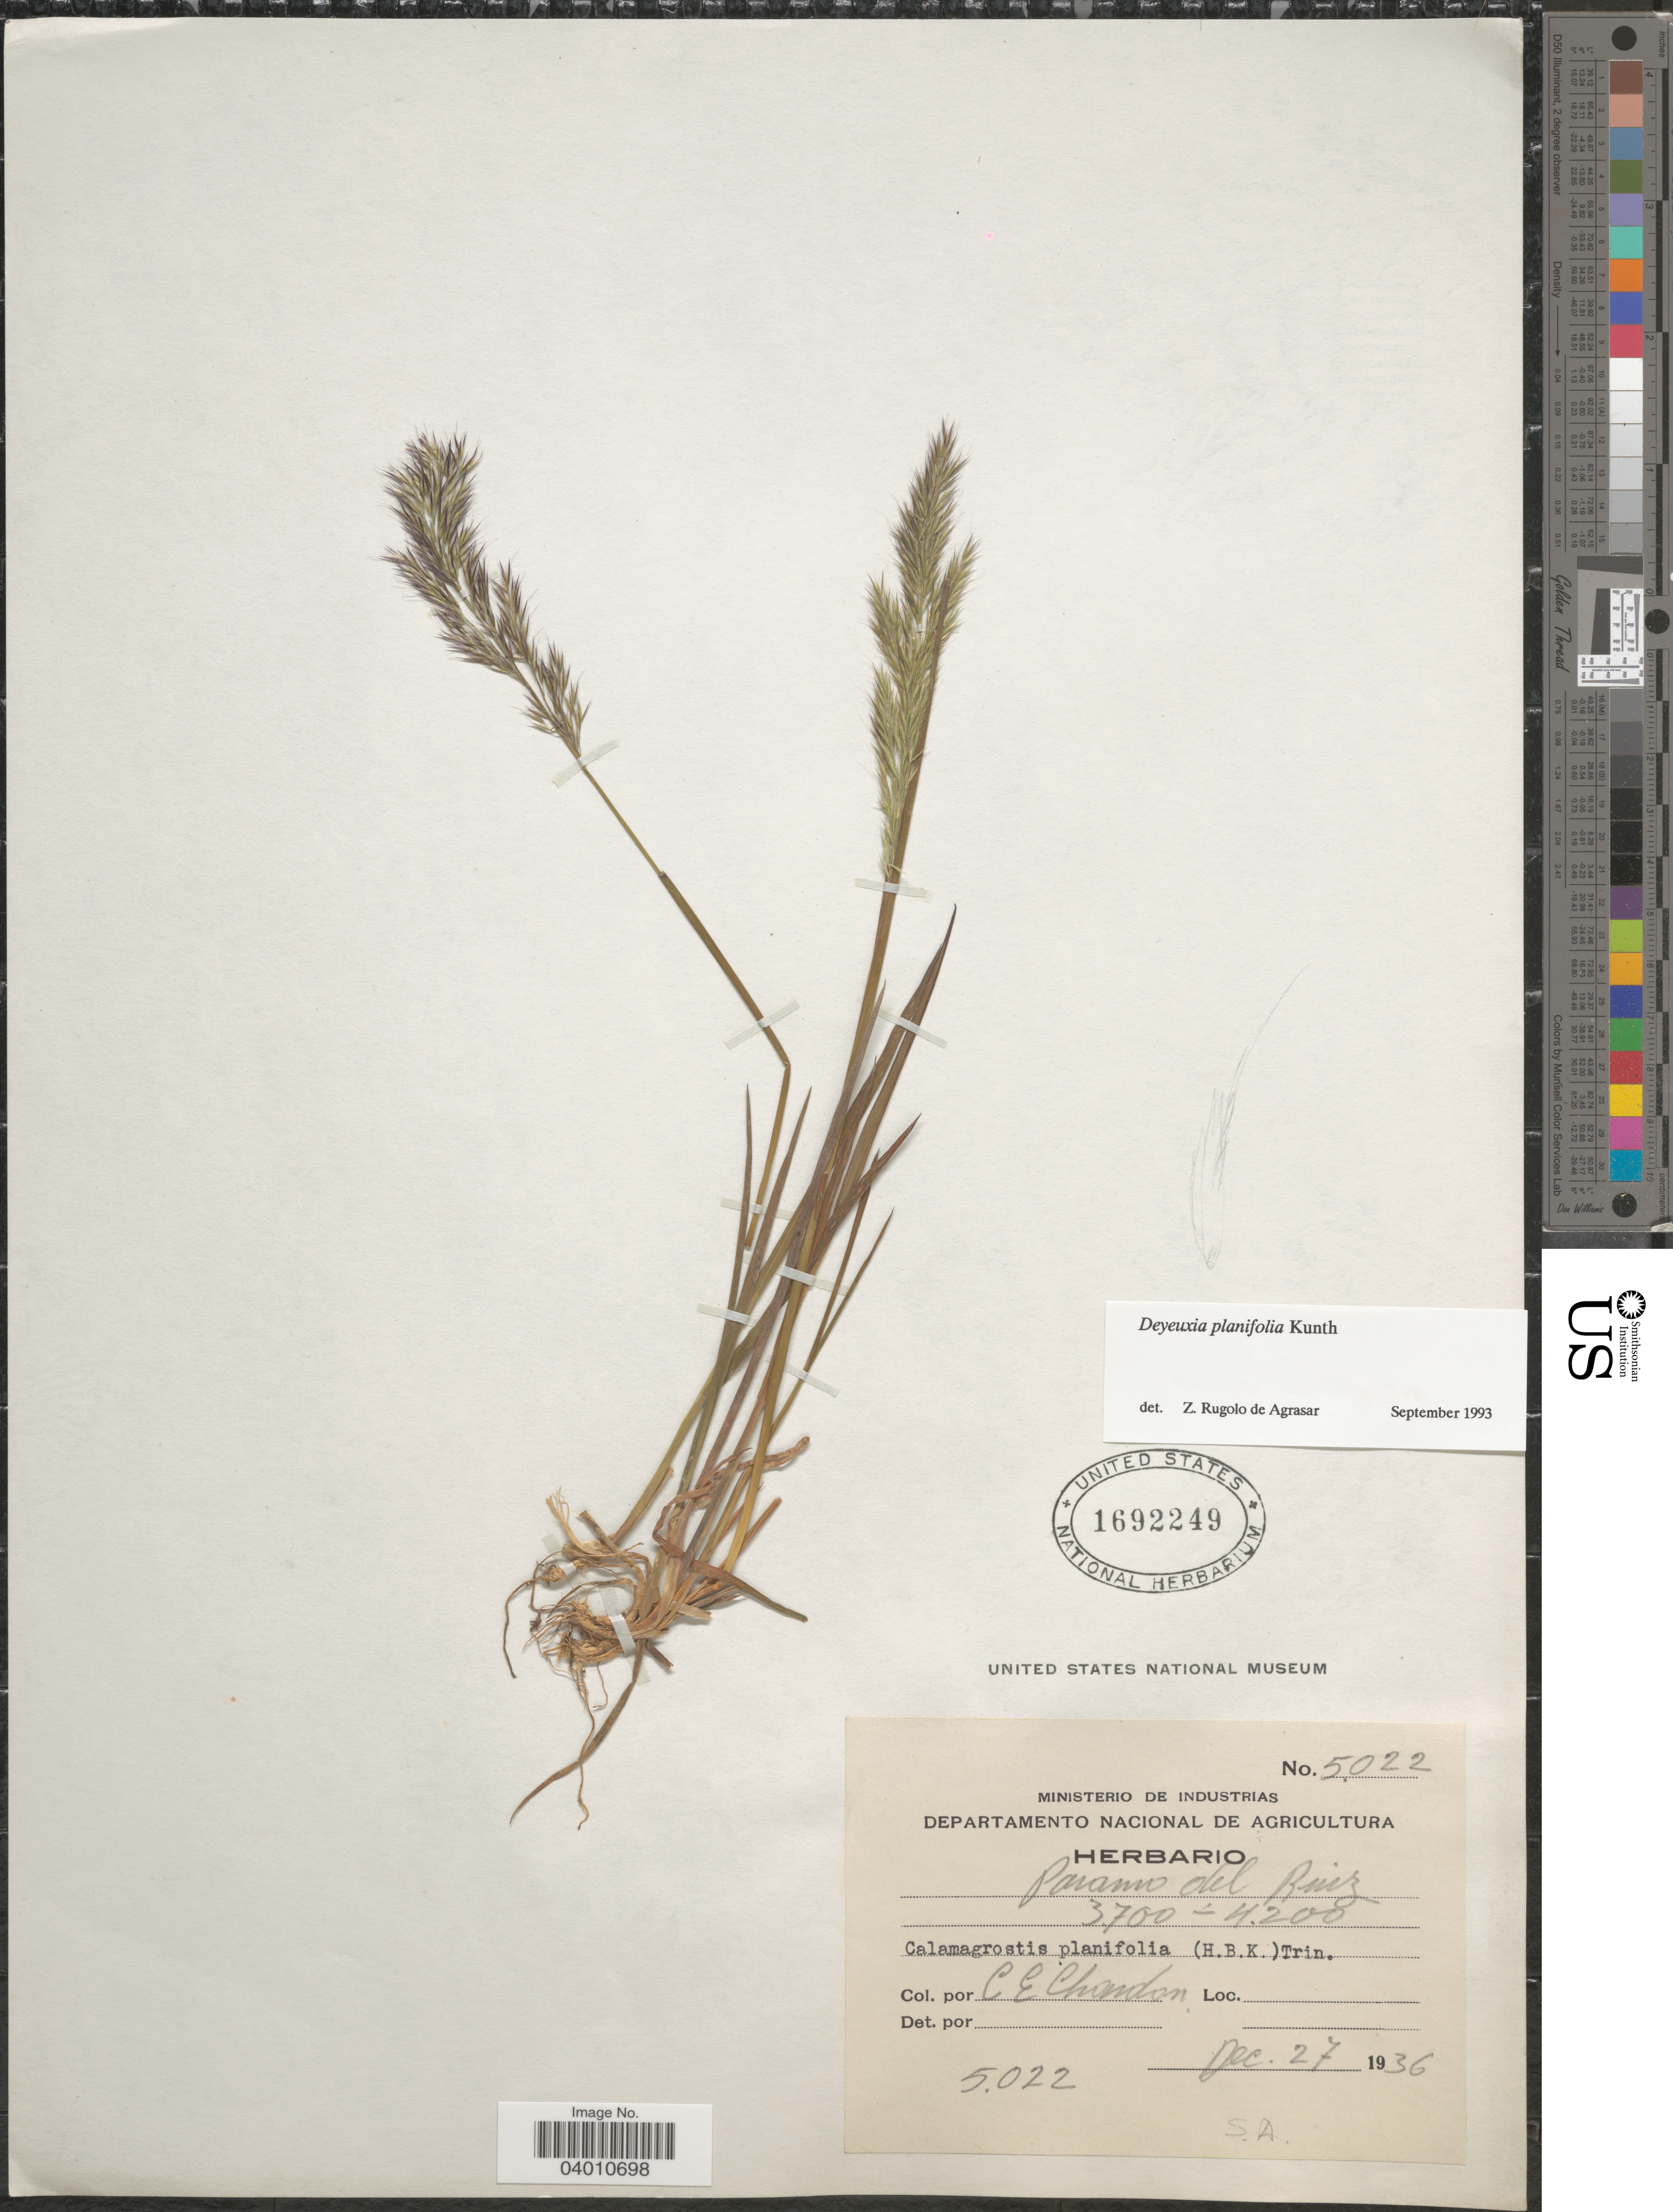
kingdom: Plantae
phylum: Tracheophyta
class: Liliopsida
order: Poales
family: Poaceae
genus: Peyritschia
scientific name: Peyritschia planifolia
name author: (Kunth) P.M. Peterson et al.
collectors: C. Chendon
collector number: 5022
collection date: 1936-12-27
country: Colombia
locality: Paramo del Ruiz.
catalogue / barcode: US 1692249